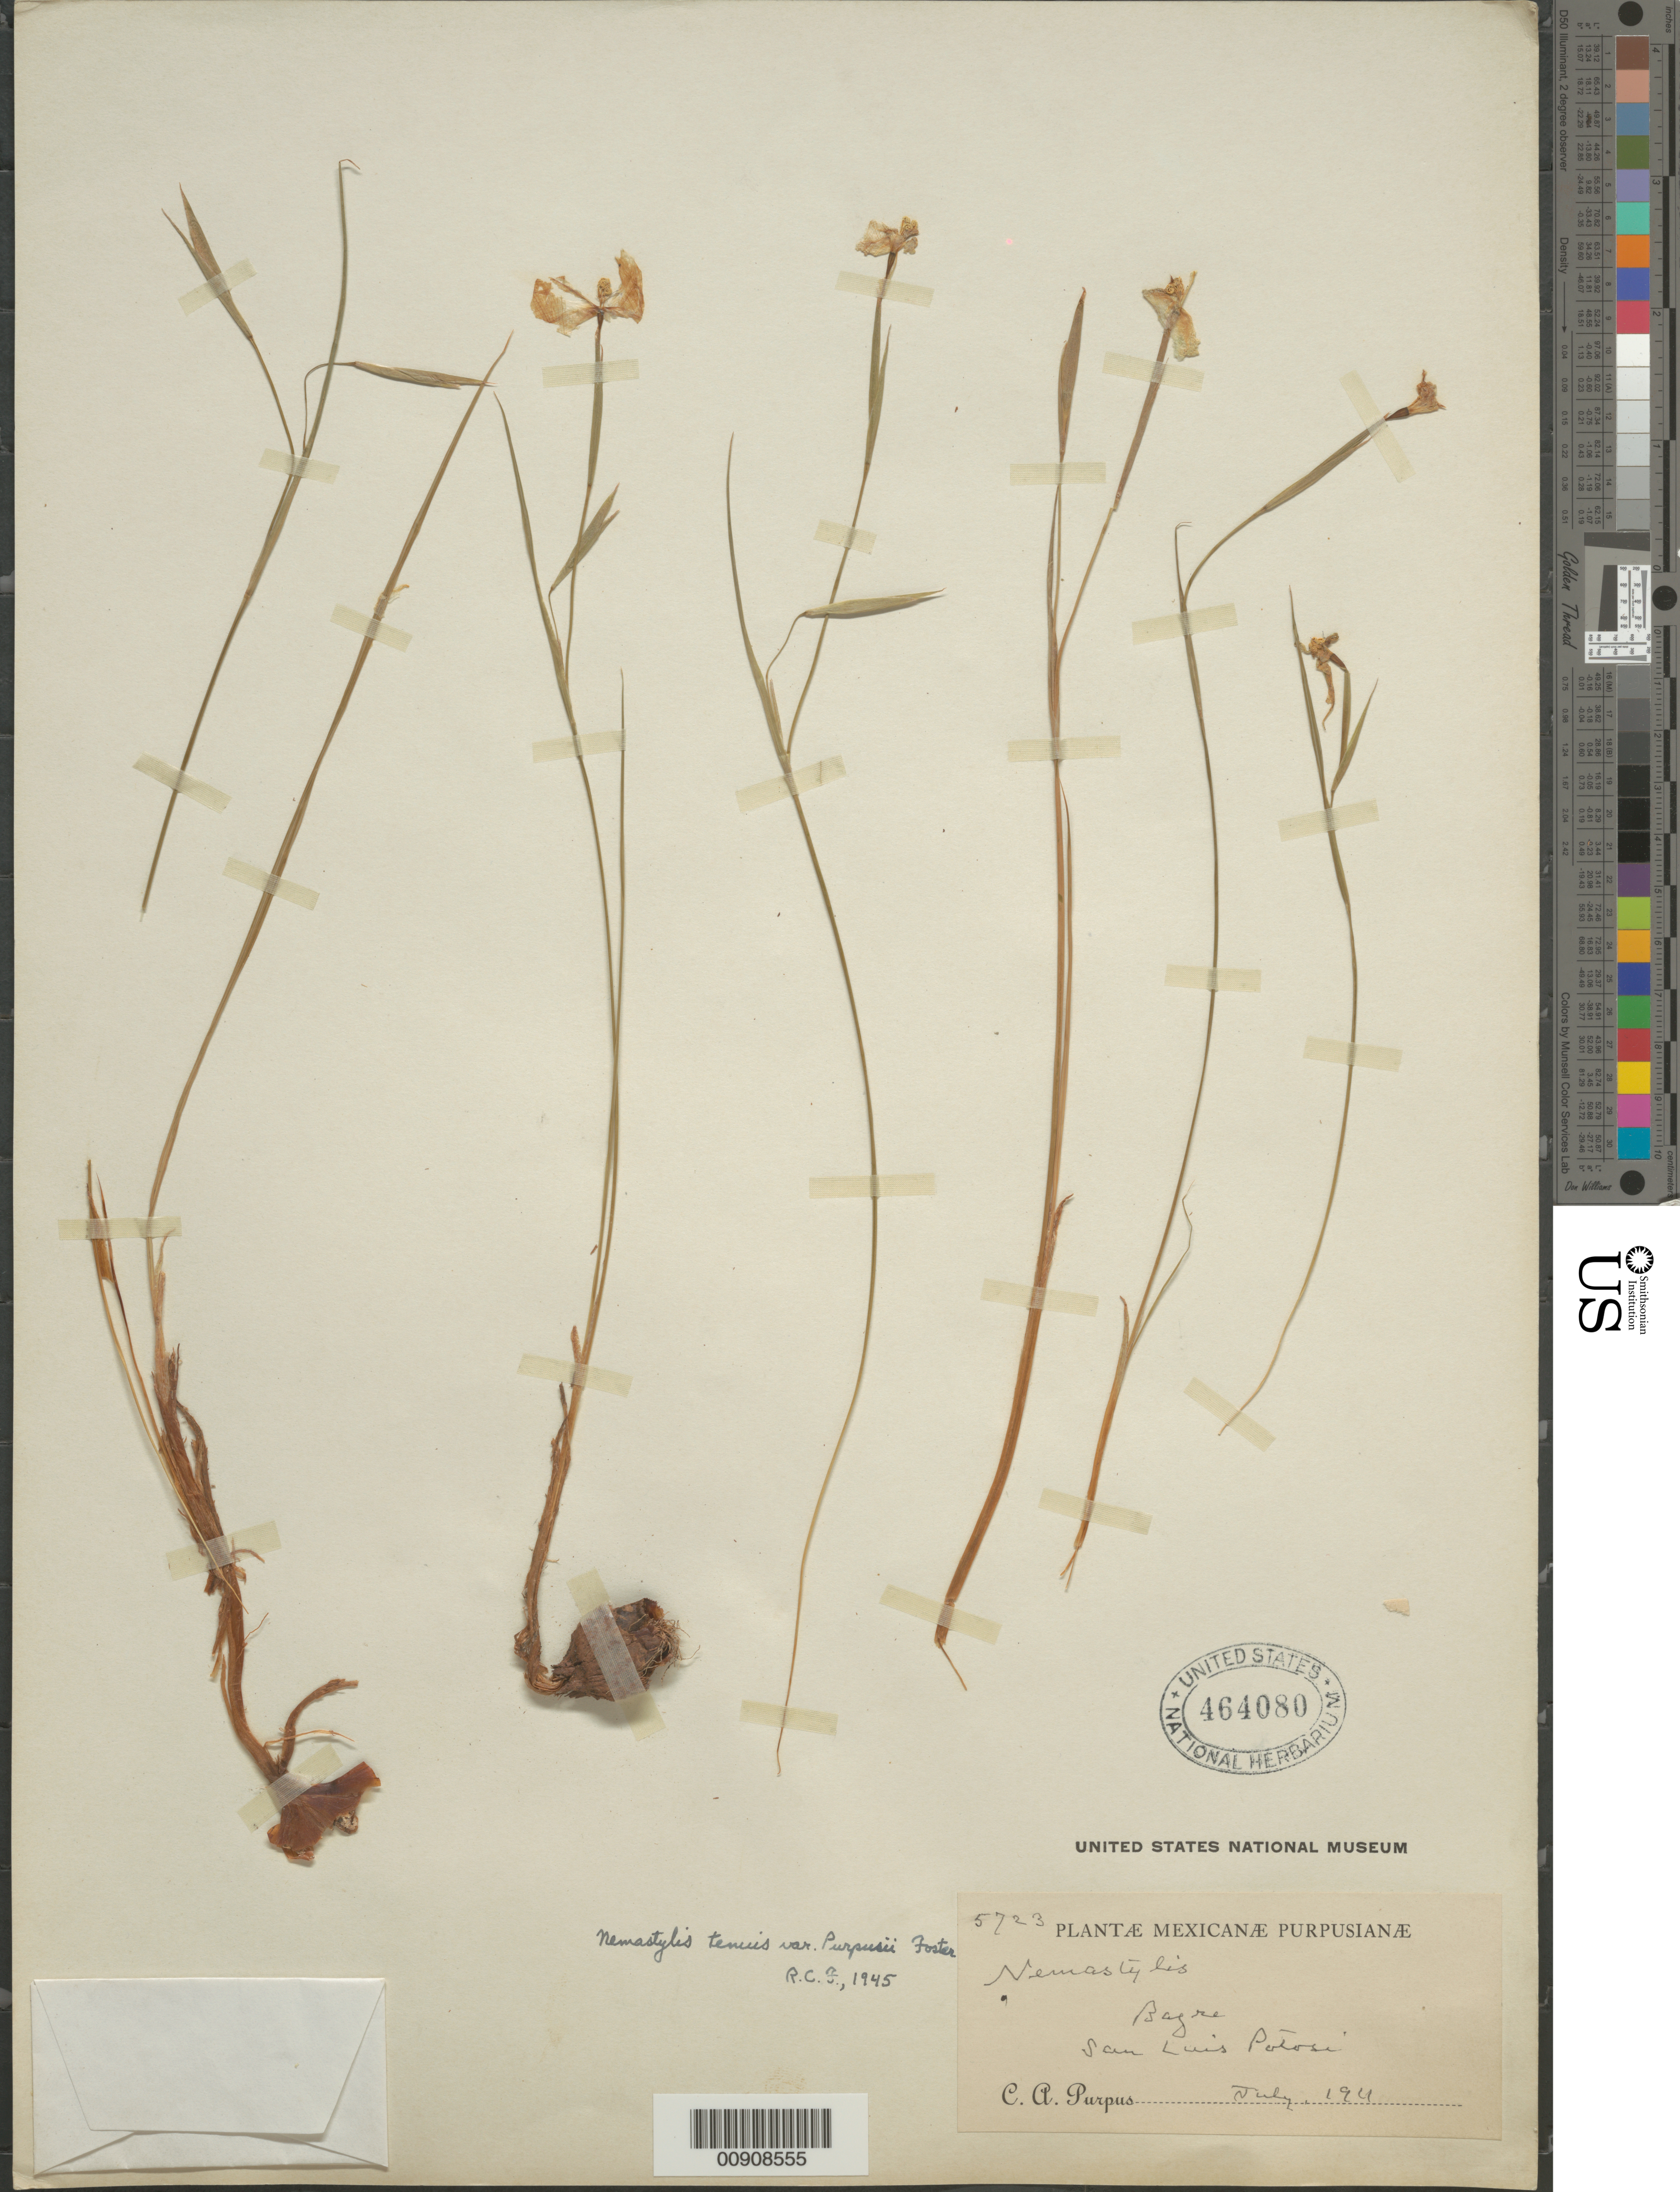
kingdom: Plantae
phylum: Tracheophyta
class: Liliopsida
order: Asparagales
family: Iridaceae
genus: Nemastylis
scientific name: Nemastylis tenuis var. purpusii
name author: R.C. Foster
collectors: C. A. Purpus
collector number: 5723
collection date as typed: Jul 1911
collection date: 1911-07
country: Mexico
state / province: San Luis Potosí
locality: Bagre, San Luis Potosí.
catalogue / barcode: US 464080